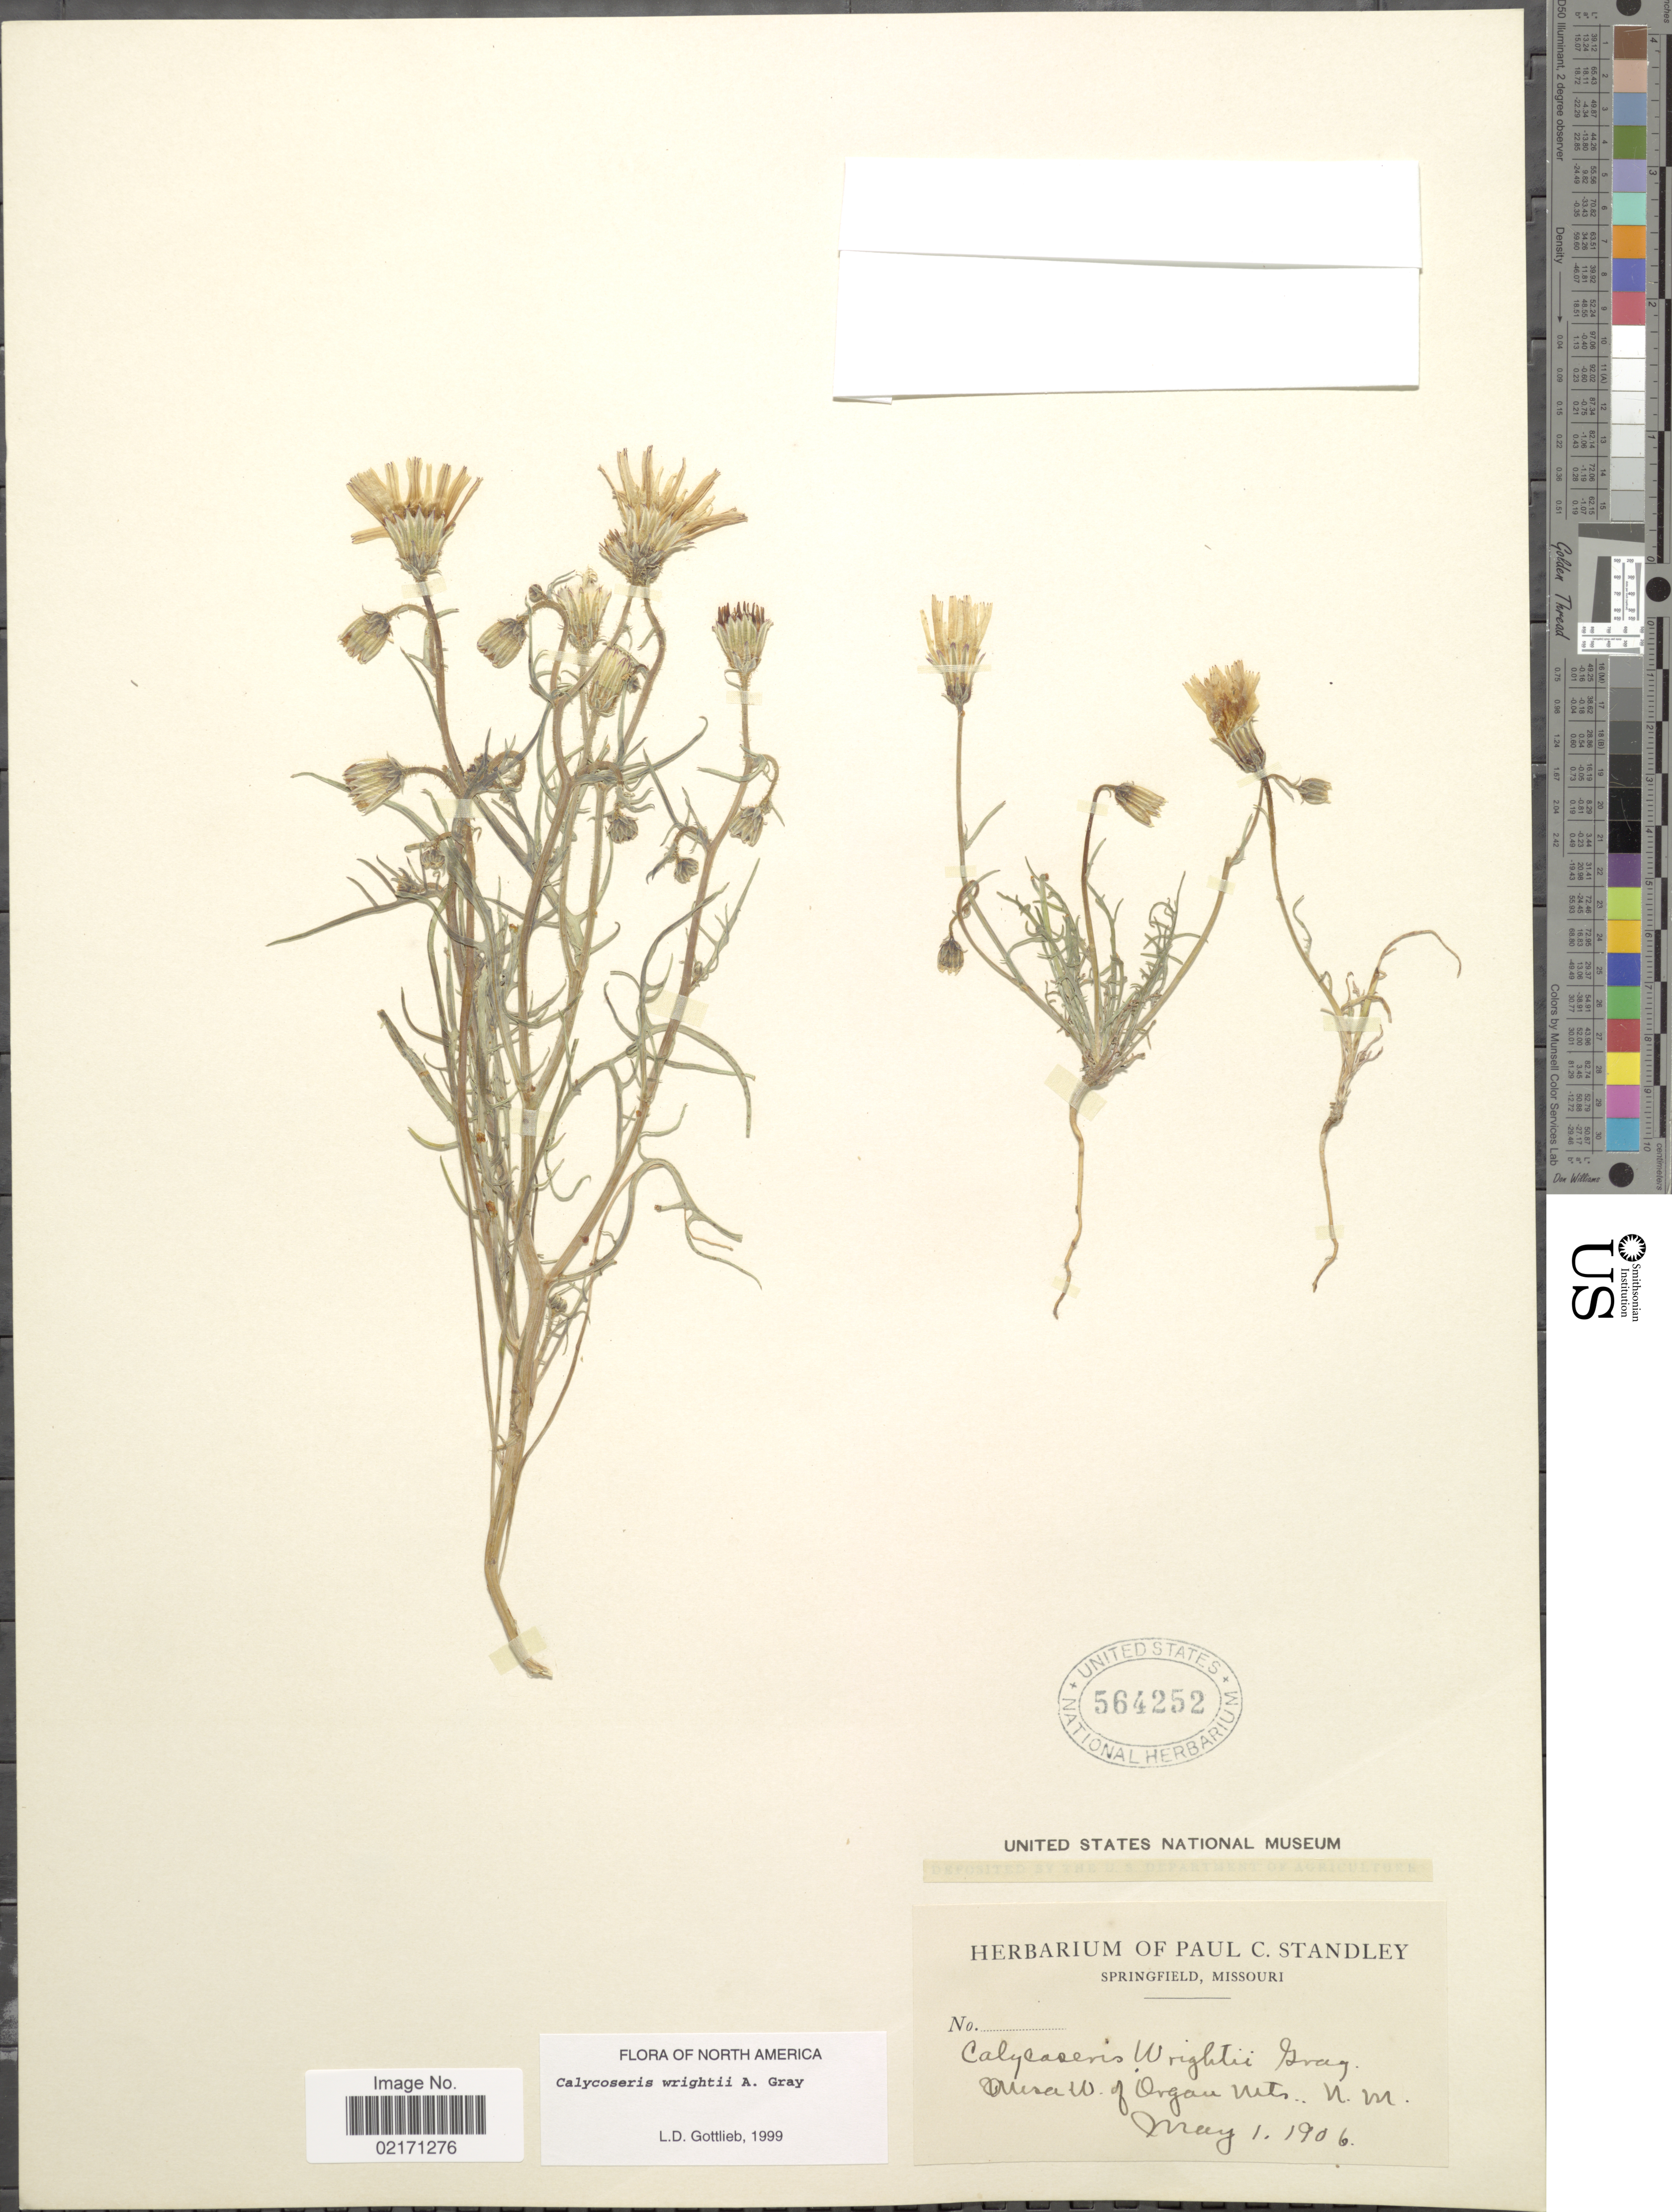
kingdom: Plantae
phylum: Tracheophyta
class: Magnoliopsida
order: Asterales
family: Asteraceae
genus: Calycoseris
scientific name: Calycoseris wrightii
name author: A. Gray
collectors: ex herb. Paul C. Standley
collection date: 1906-05-01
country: United States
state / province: New Mexico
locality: Mesa W of Organ Mts.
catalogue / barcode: US 564252